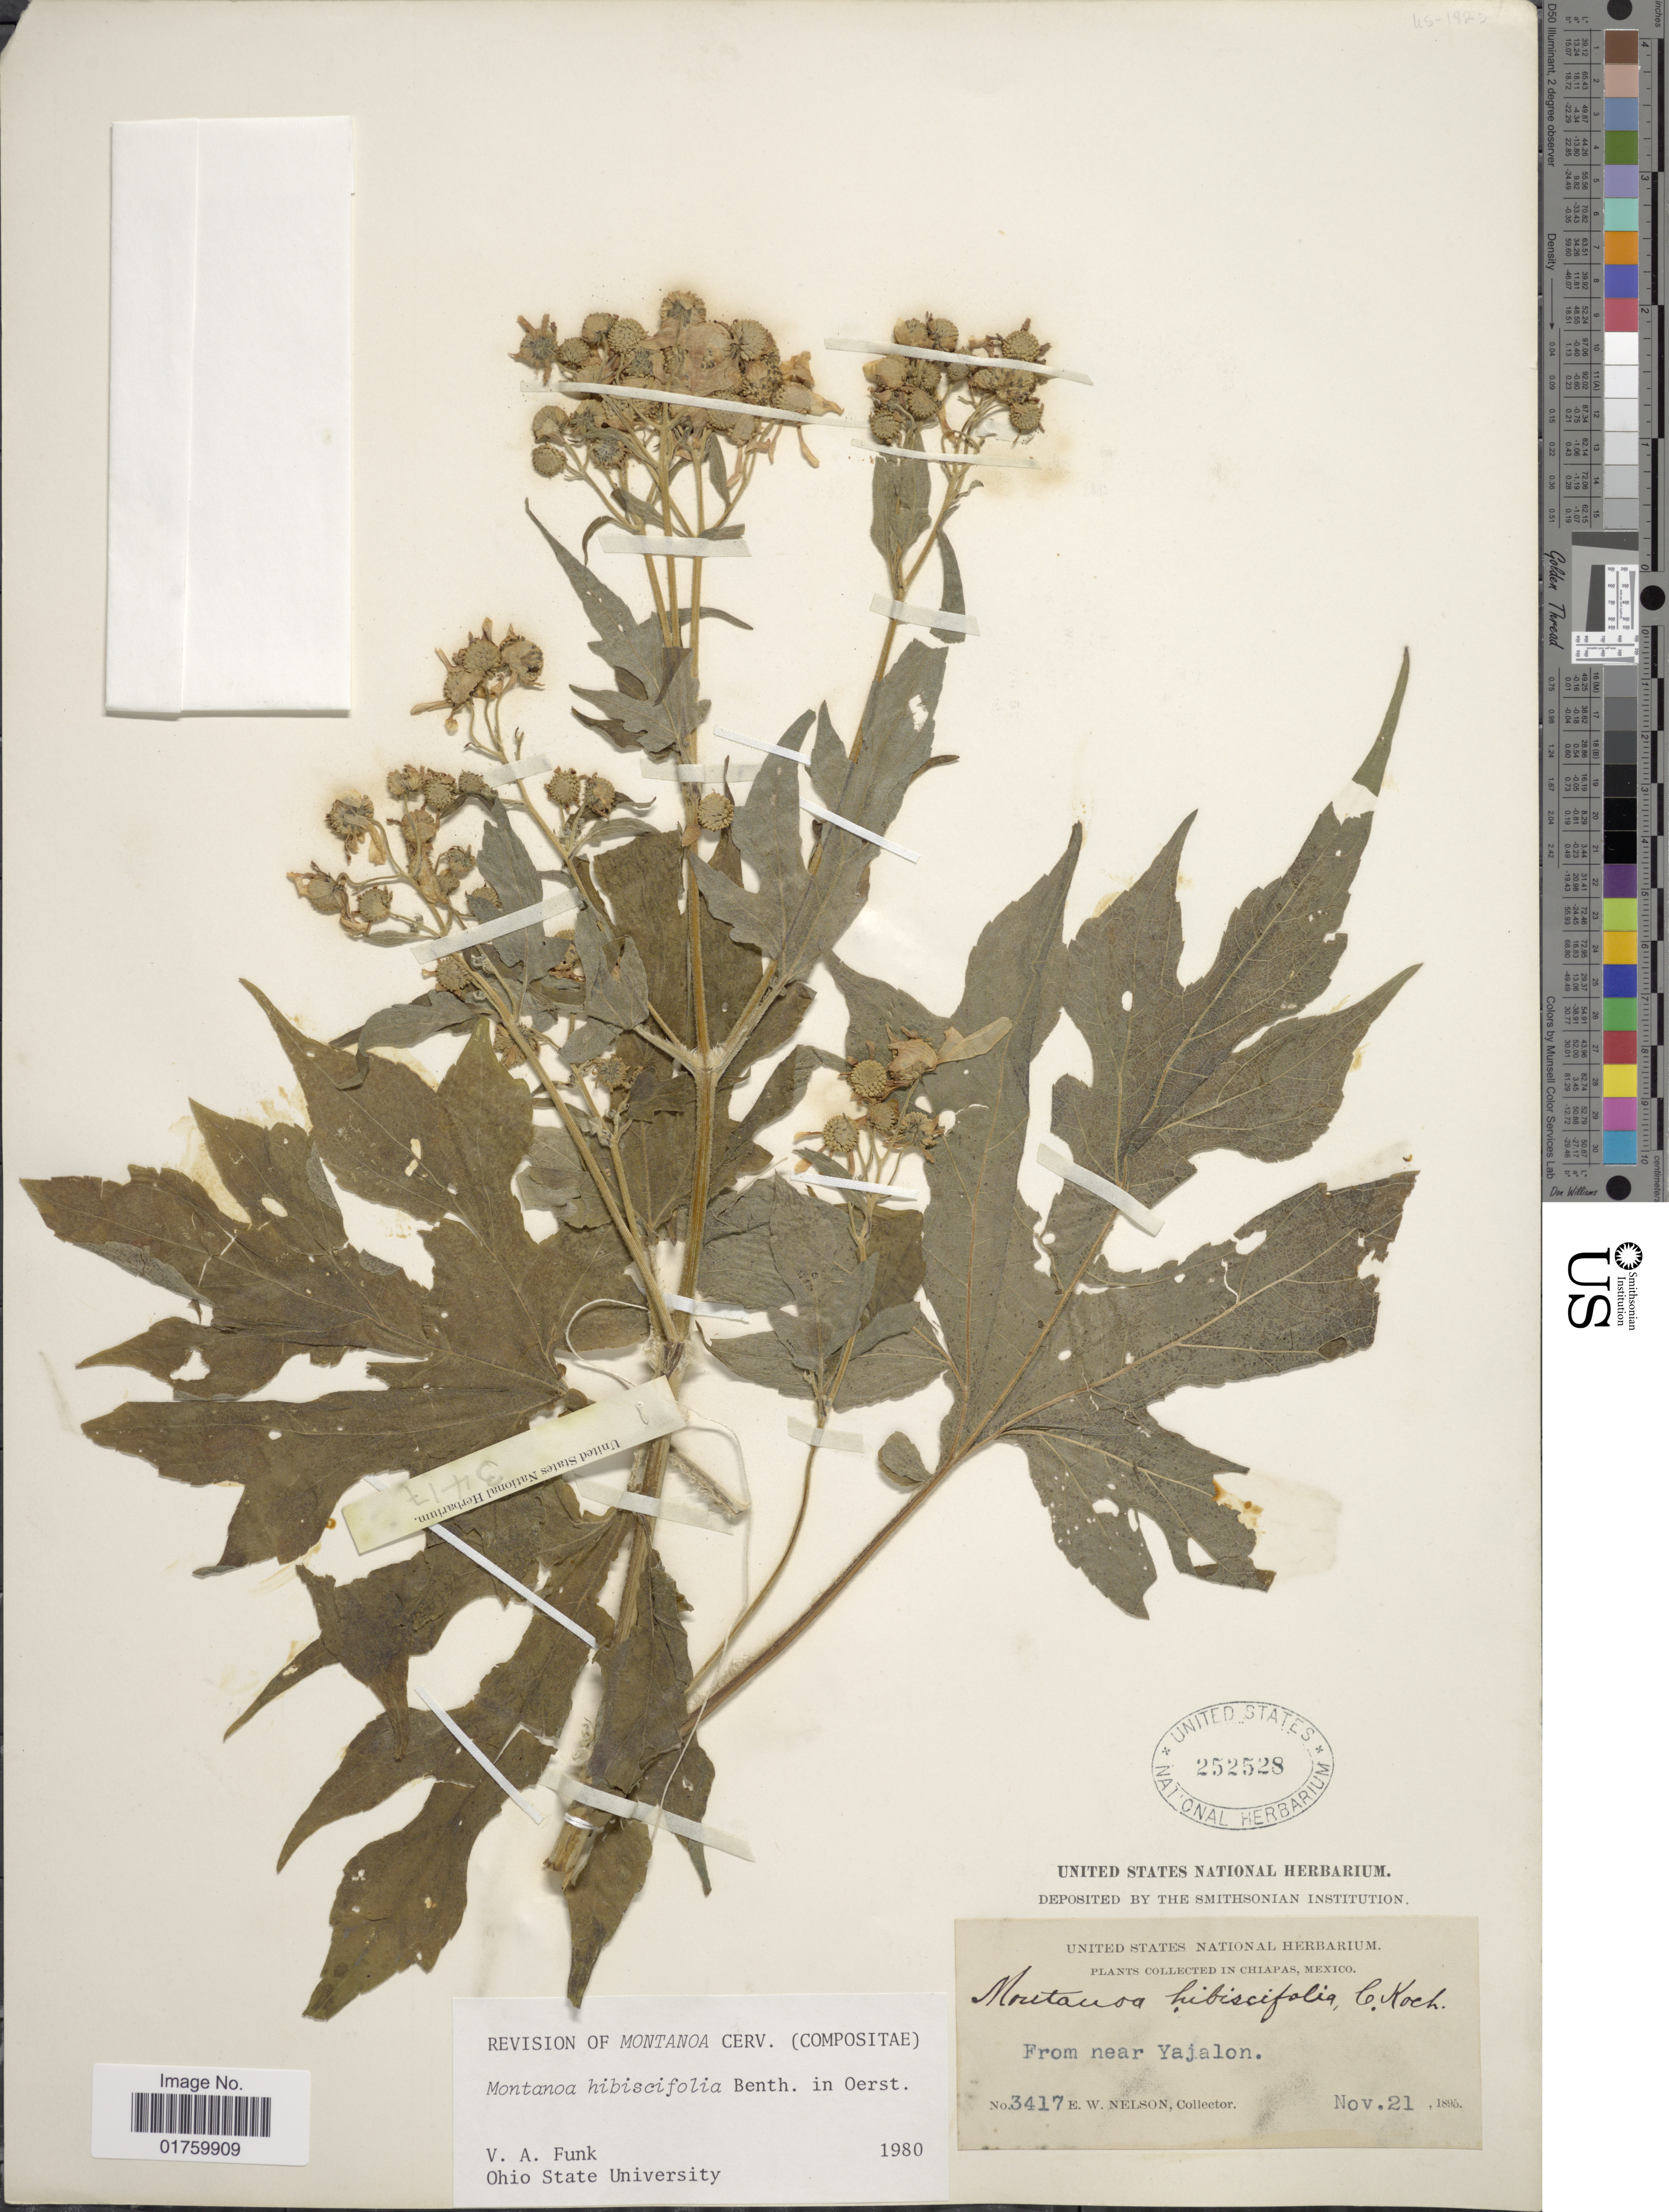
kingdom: Plantae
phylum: Tracheophyta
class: Magnoliopsida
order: Asterales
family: Asteraceae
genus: Montanoa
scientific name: Montanoa hibiscifolia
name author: Benth.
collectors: E. W. Nelson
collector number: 3417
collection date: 1895-11-21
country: Mexico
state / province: Chiapas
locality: From near Yajalon.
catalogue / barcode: US 252528